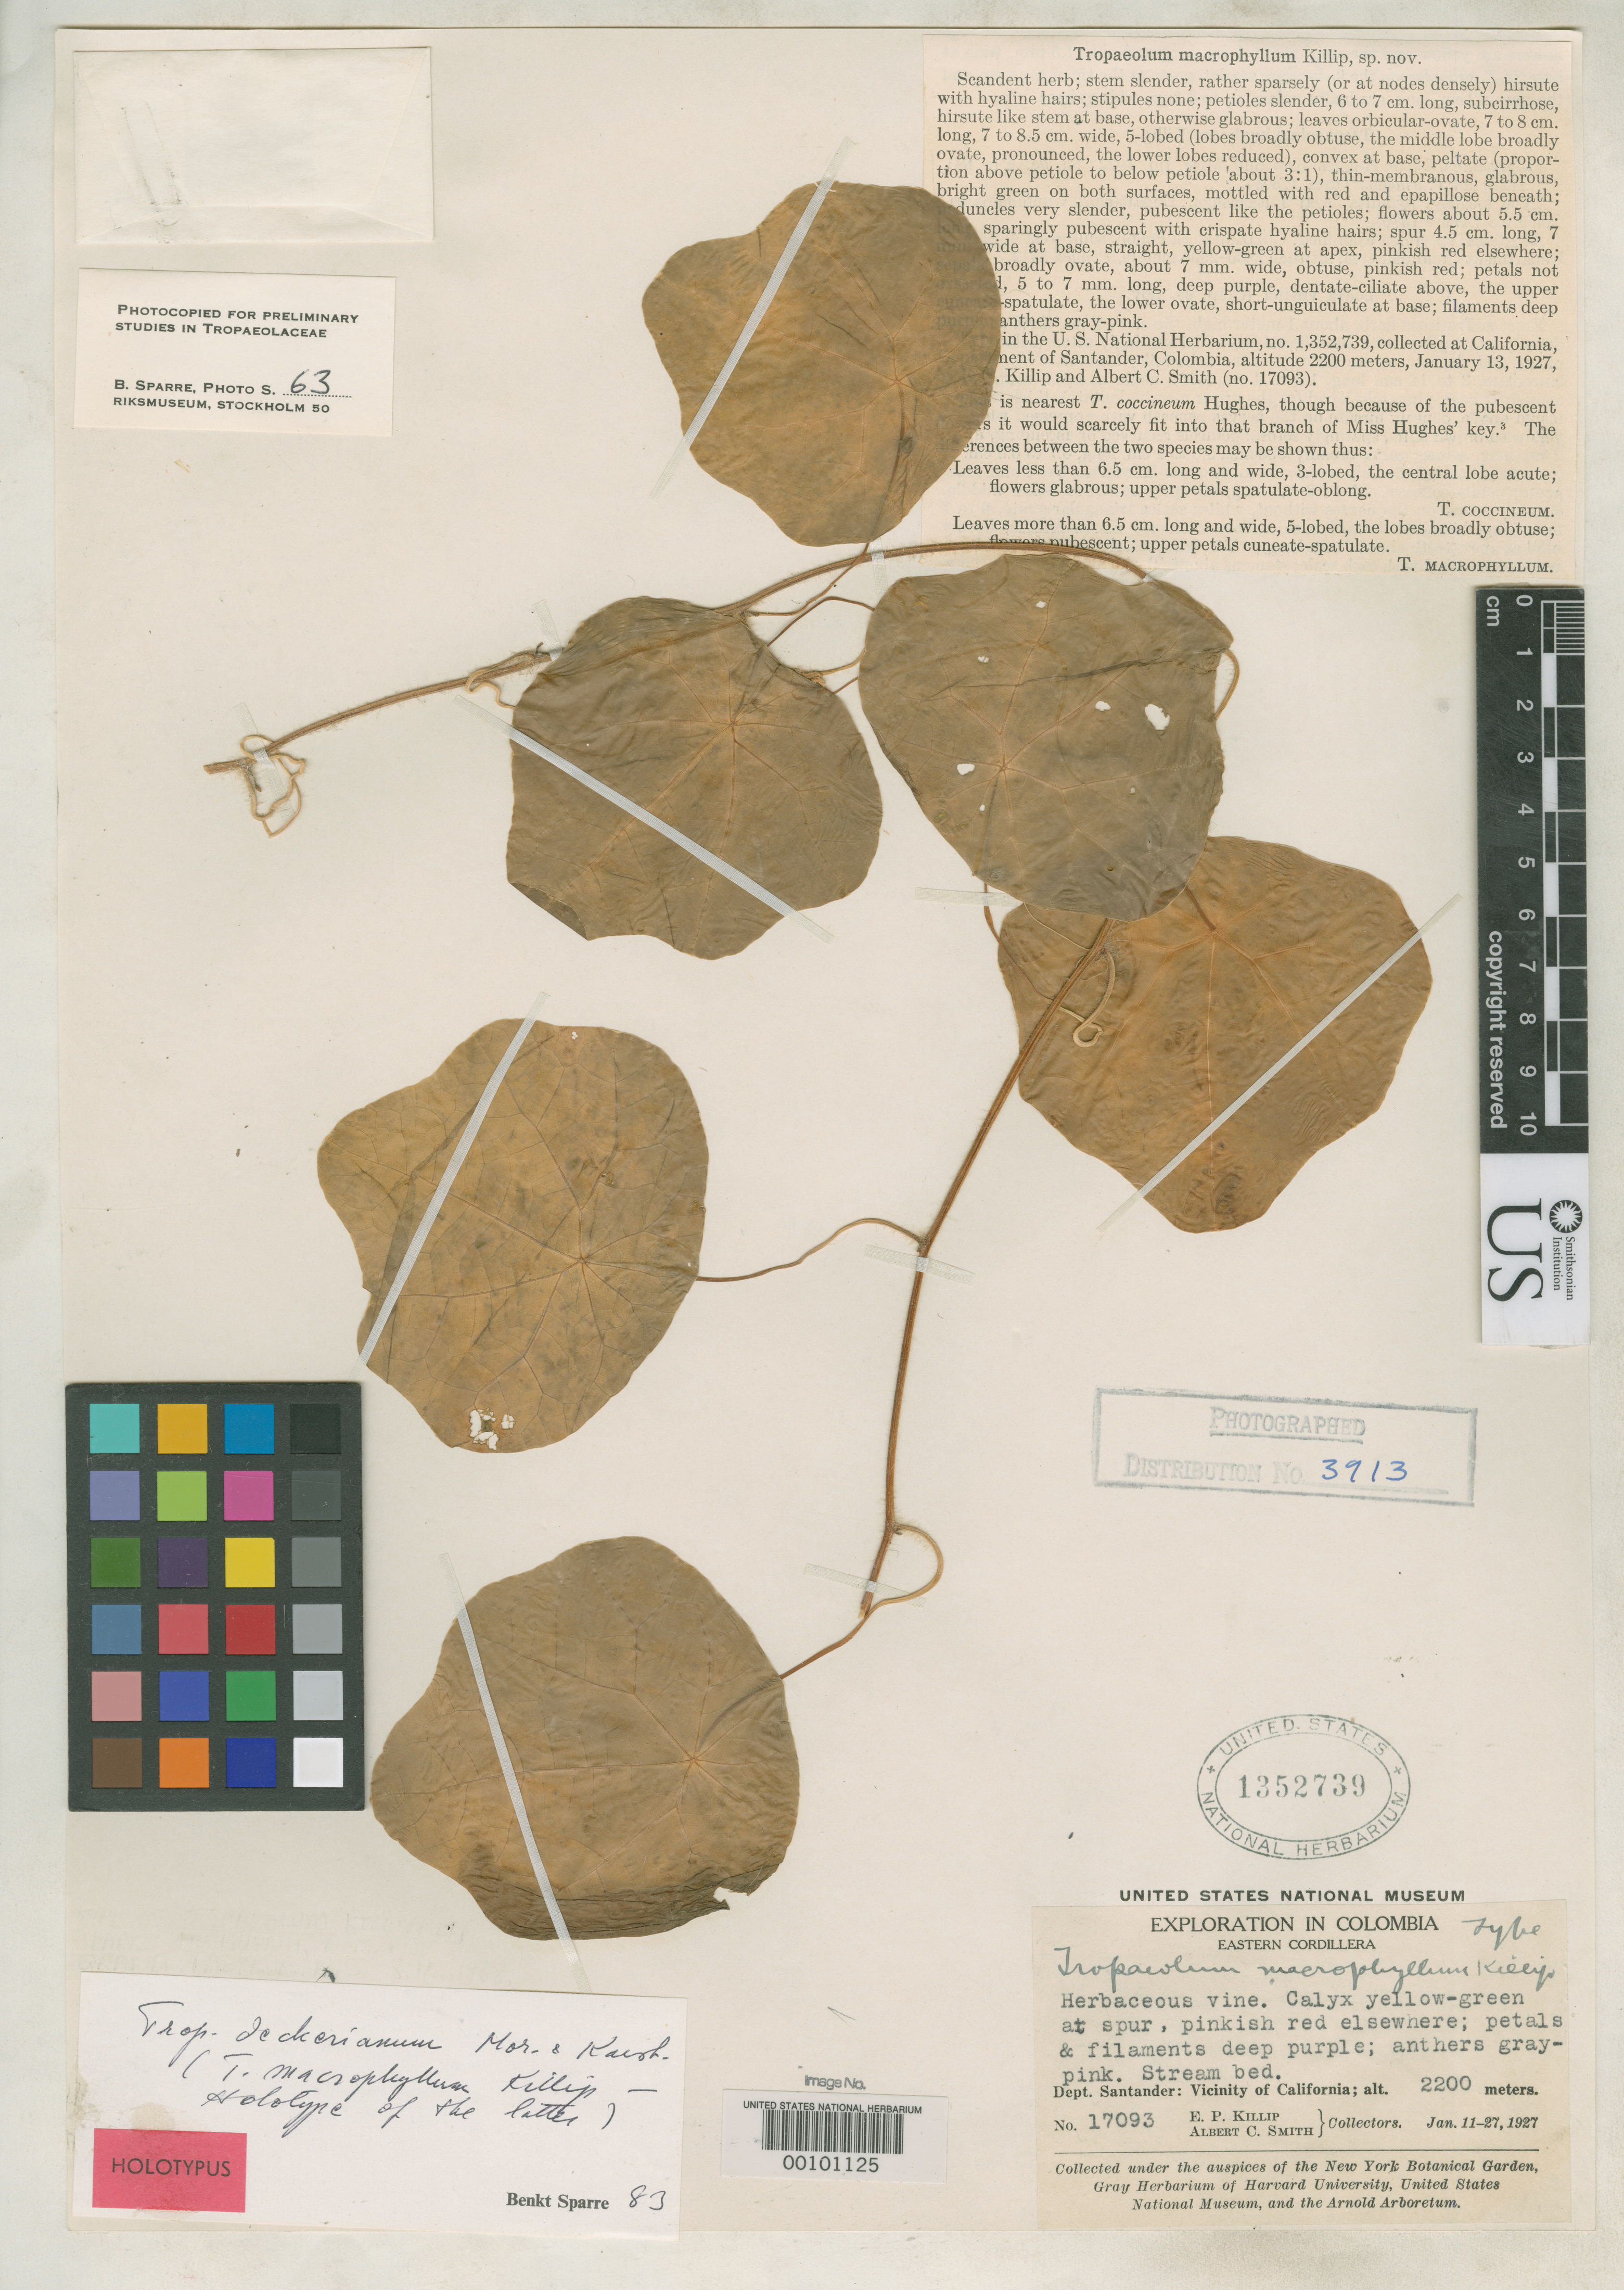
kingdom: Plantae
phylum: Tracheophyta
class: Magnoliopsida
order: Brassicales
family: Tropaeolaceae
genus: Tropaeolum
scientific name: Tropaeolum macrophyllum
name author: Killip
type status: Lectotype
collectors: E. P. Killip & A. C. Smith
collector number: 17093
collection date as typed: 11 Jan 1927 to 27 Jan 1927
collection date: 1927-01-11/1927-01-27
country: Colombia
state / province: Santander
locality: Vicinity of California.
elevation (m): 2000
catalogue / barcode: US 1352739